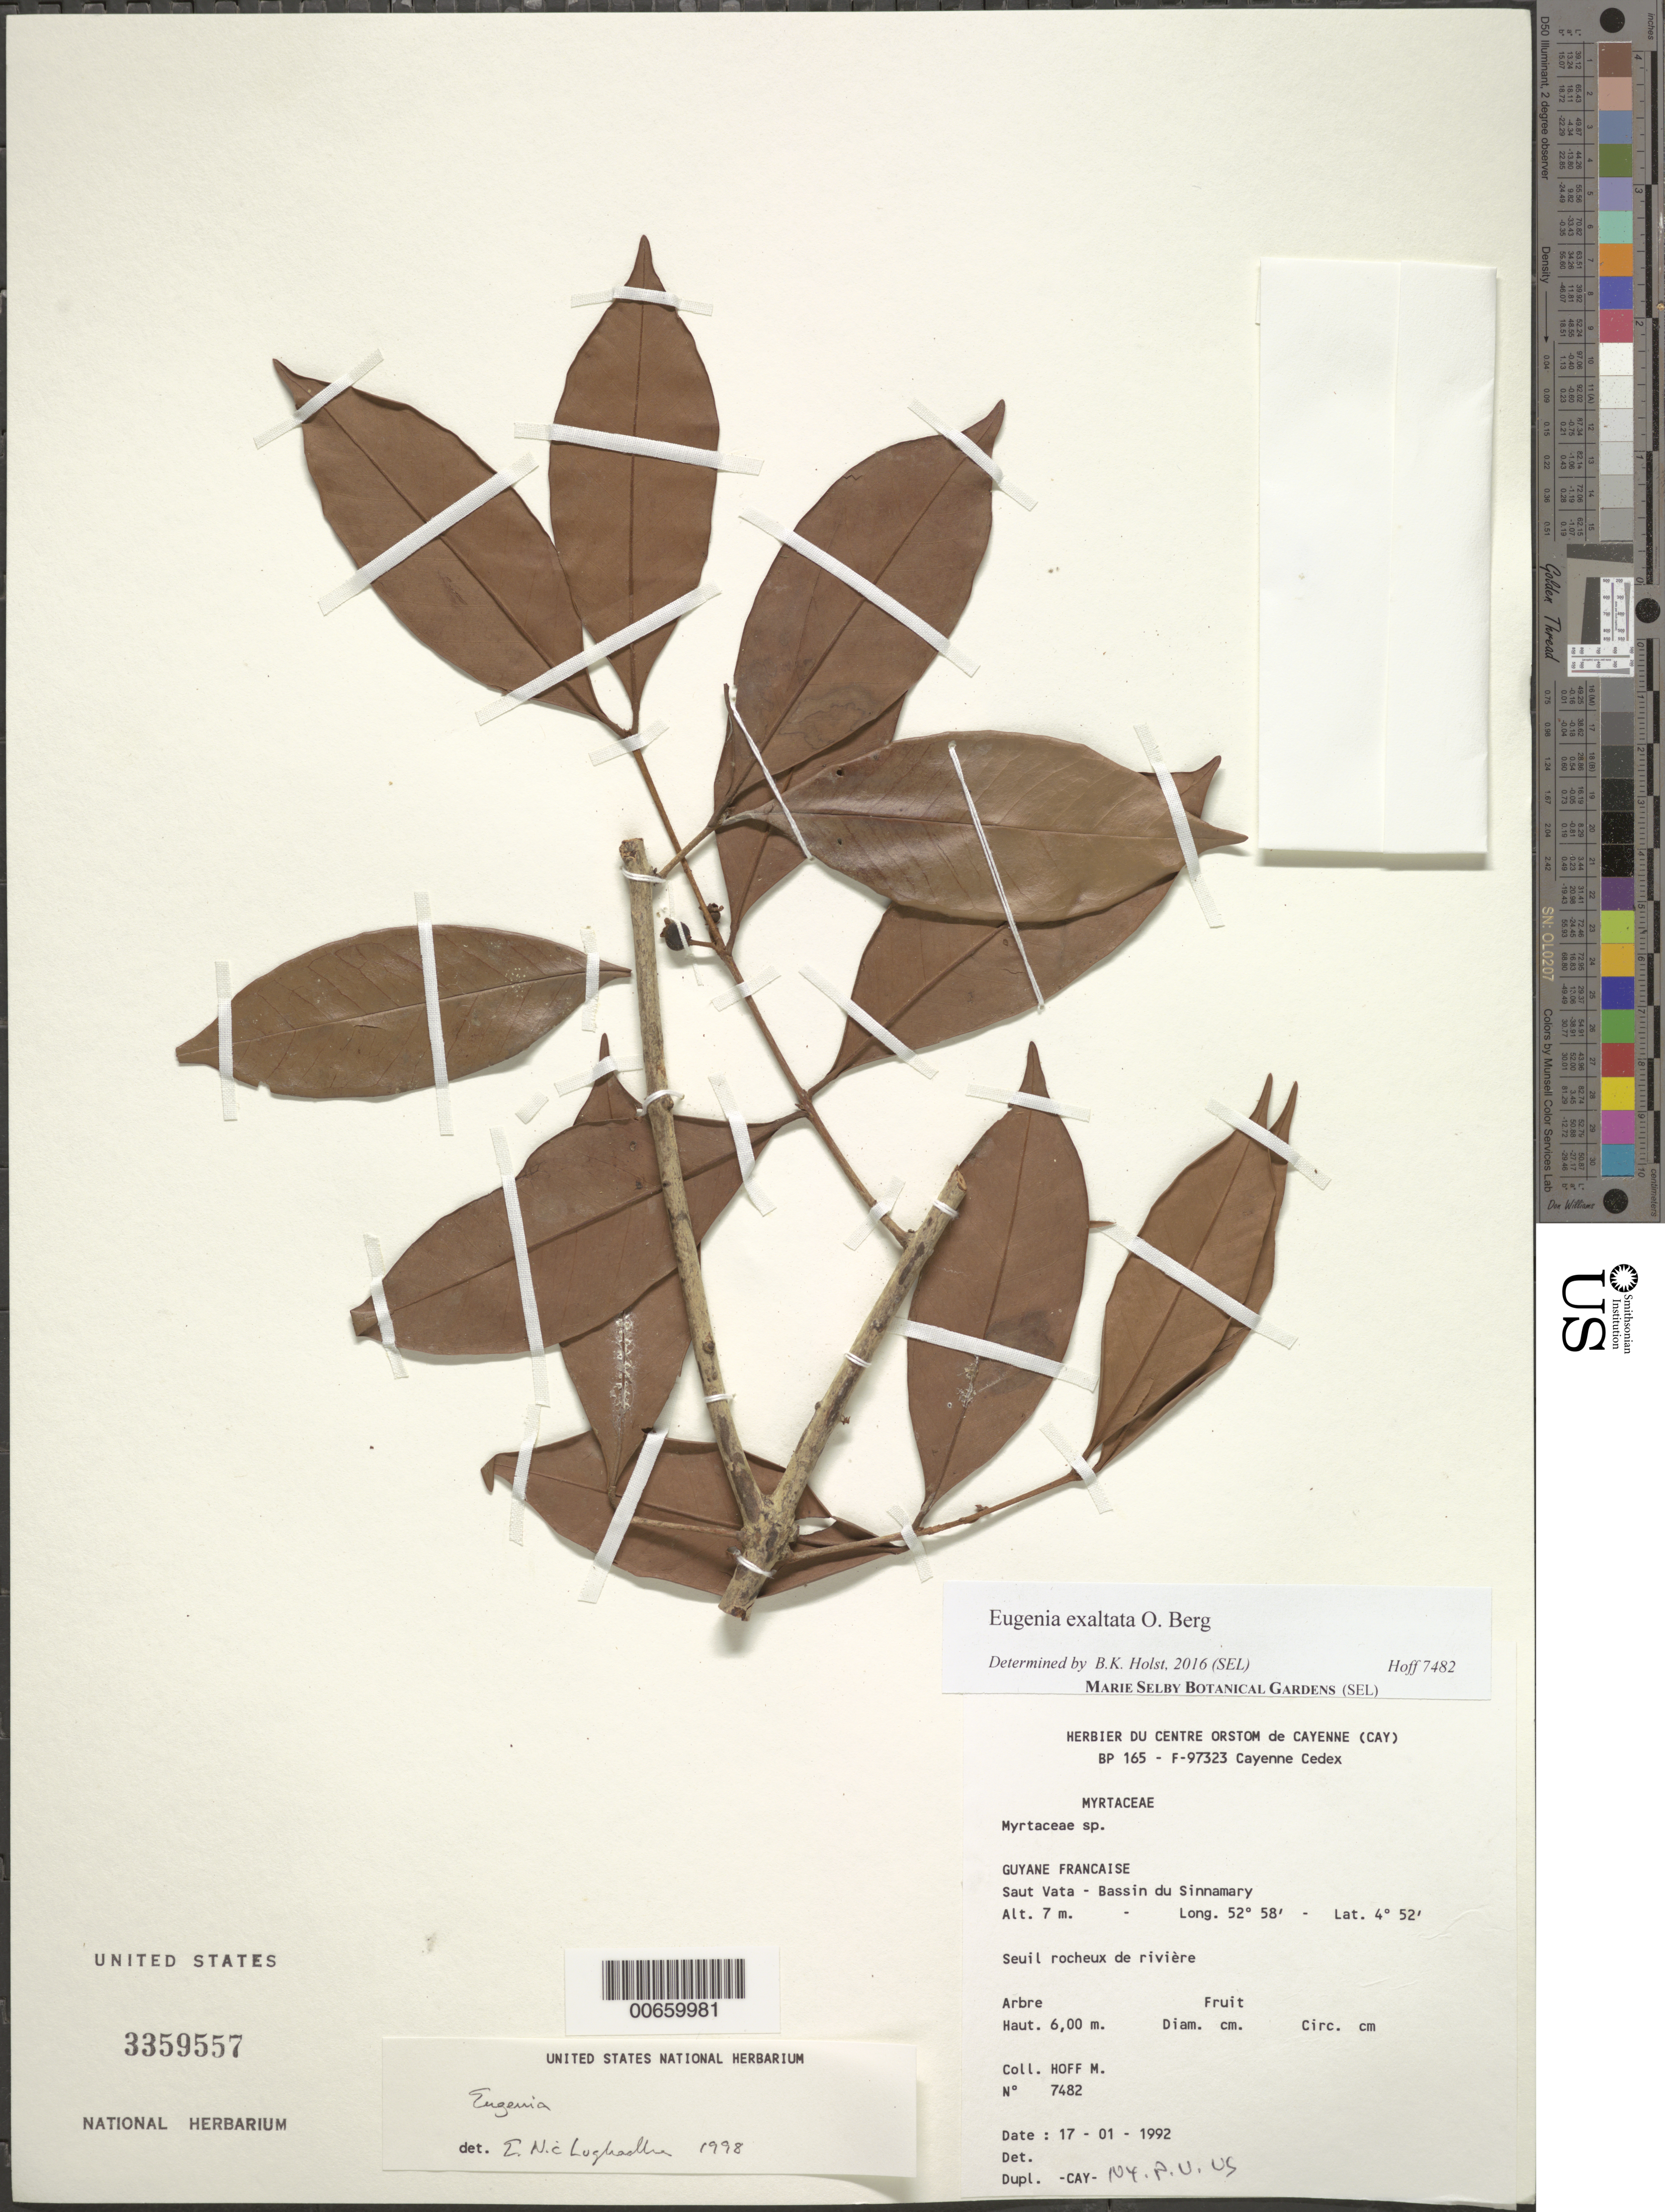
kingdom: Plantae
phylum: Tracheophyta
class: Magnoliopsida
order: Myrtales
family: Myrtaceae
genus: Eugenia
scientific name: Eugenia exaltata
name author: Rich. ex O. Berg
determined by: Holst, Bruce K.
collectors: M. Hoff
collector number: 7482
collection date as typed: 17-Jan-92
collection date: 1992-01-17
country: French Guiana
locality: Saut Vata, Bassin du Sinnamary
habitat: Seuil rocheux de rivière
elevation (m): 7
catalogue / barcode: US 3359557